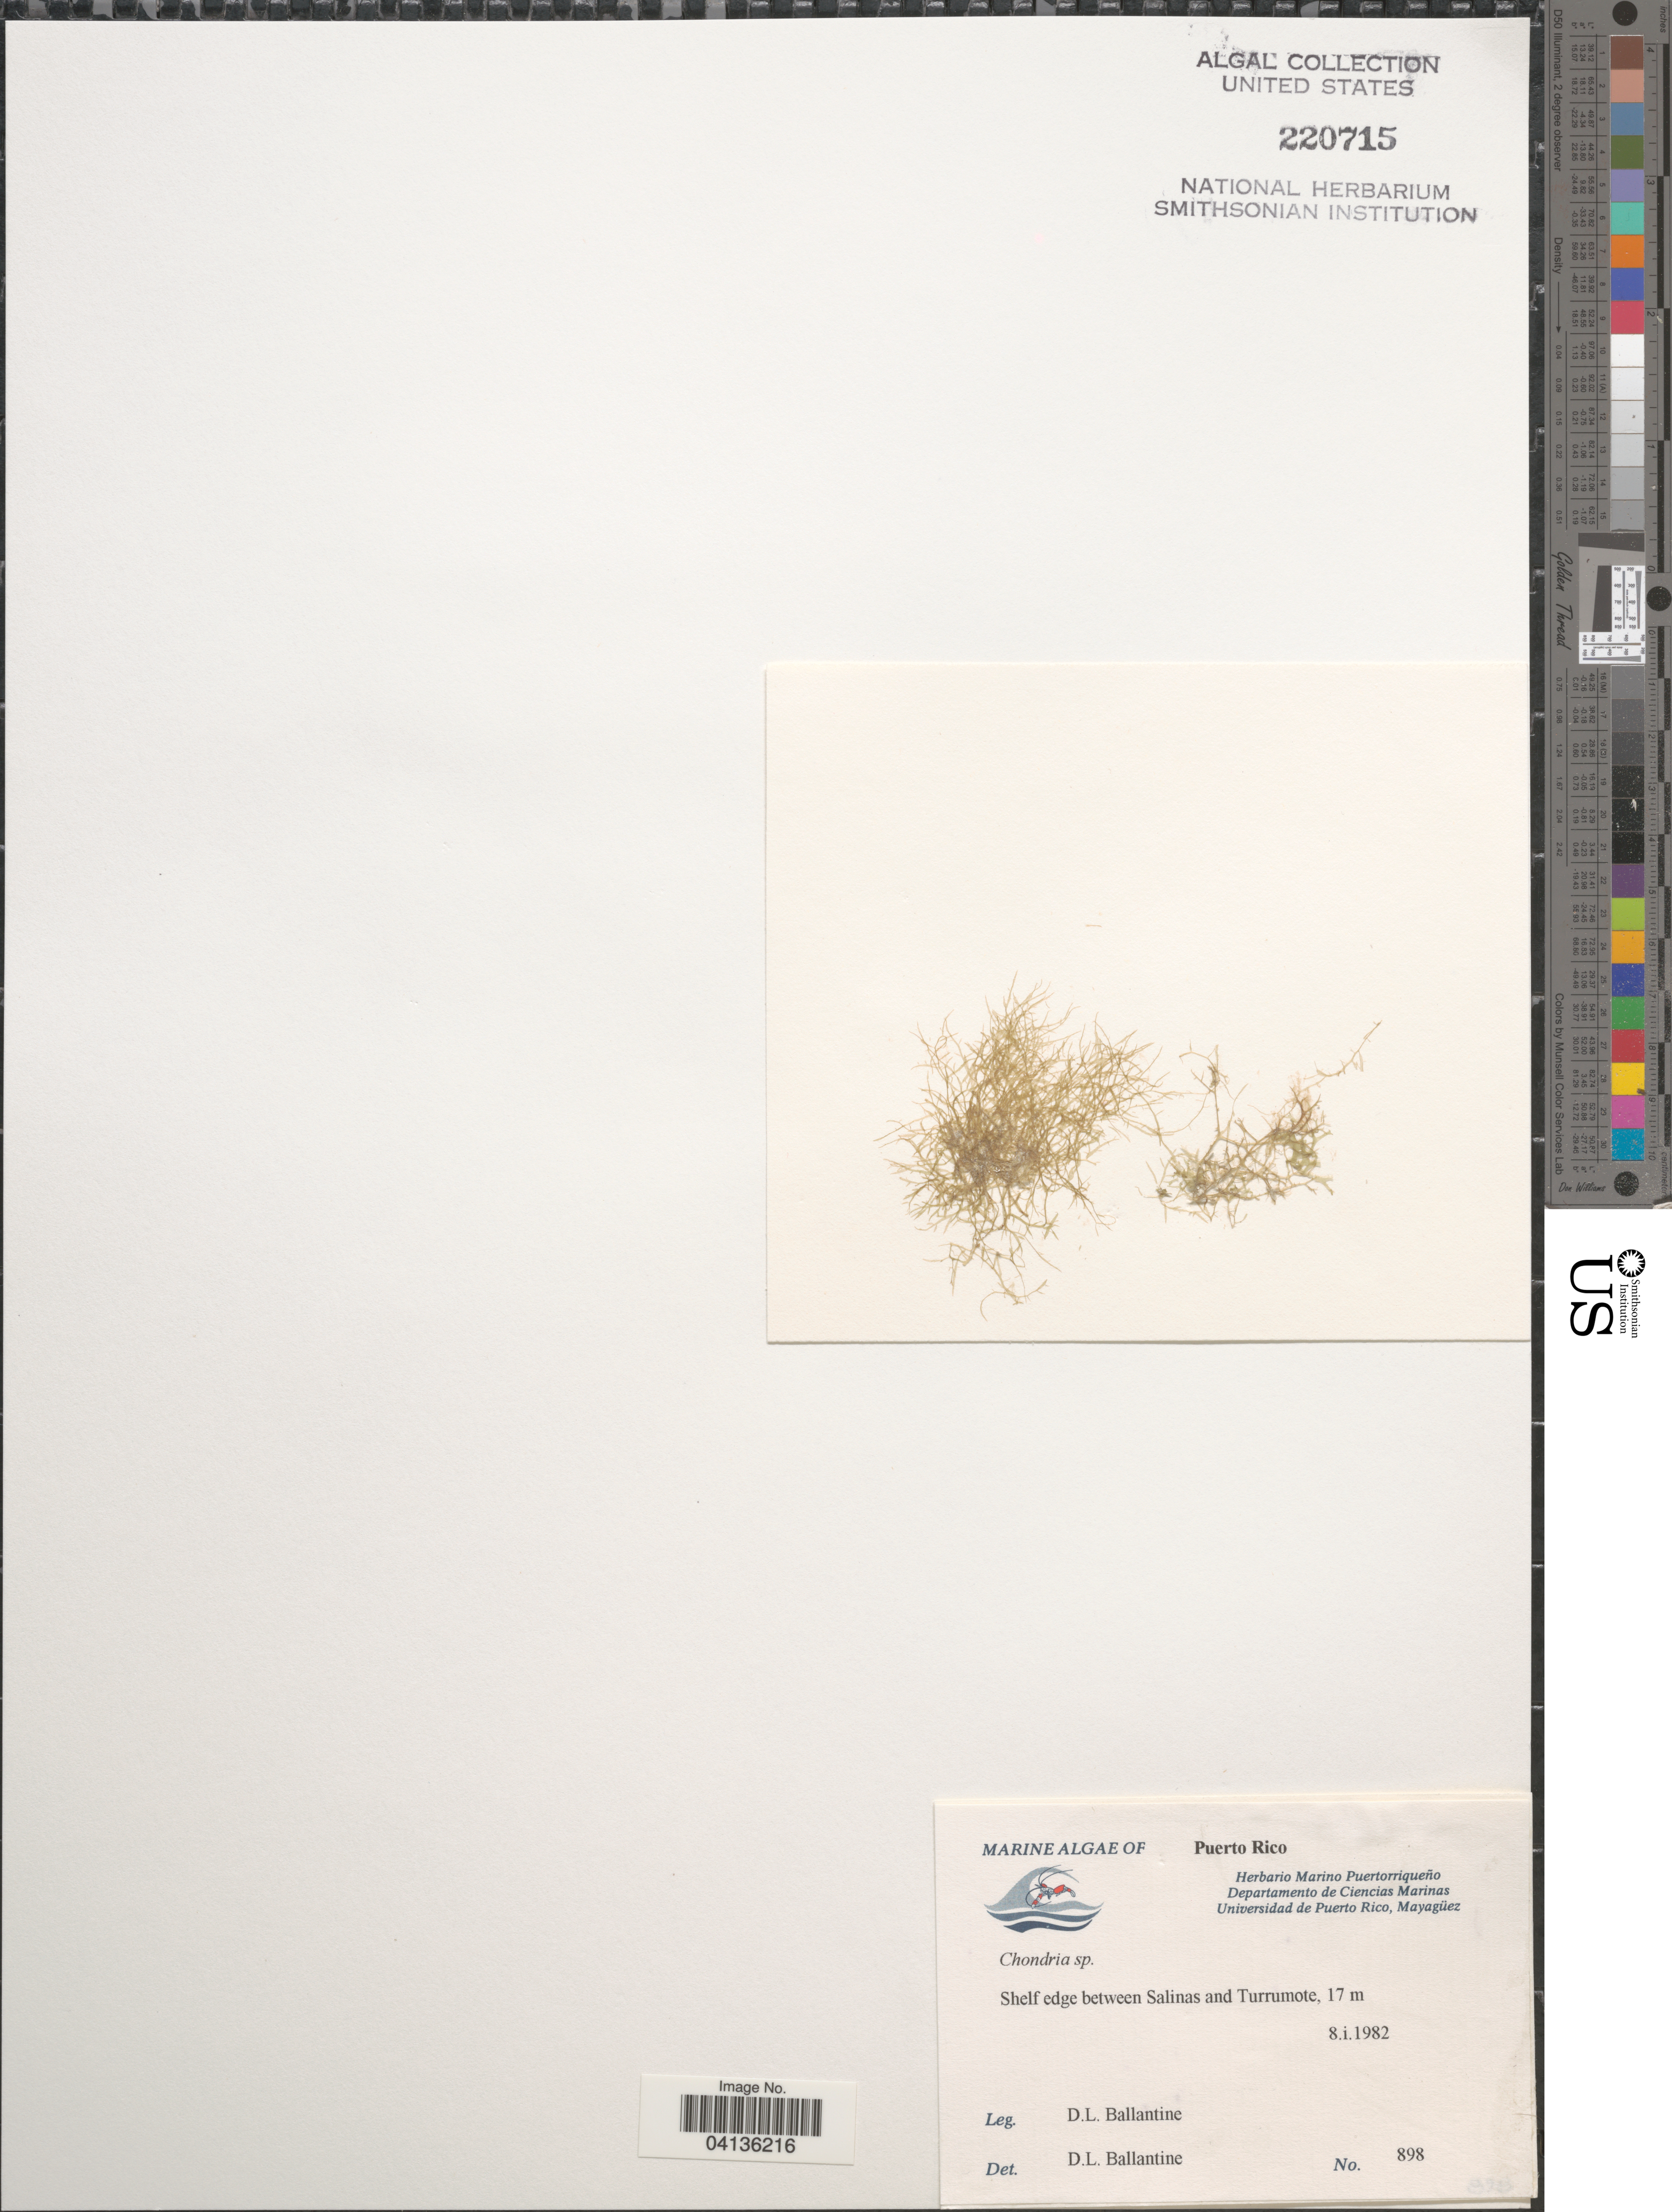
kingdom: Plantae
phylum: Rhodophyta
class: Florideophyceae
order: Ceramiales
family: Rhodomelaceae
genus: Chondria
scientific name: Chondria sp.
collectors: D.L. Ballantine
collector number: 898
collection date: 1982-01-08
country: Puerto Rico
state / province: Salinas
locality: Shelf edge between Salinas and Turrumote.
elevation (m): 17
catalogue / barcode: US 220715